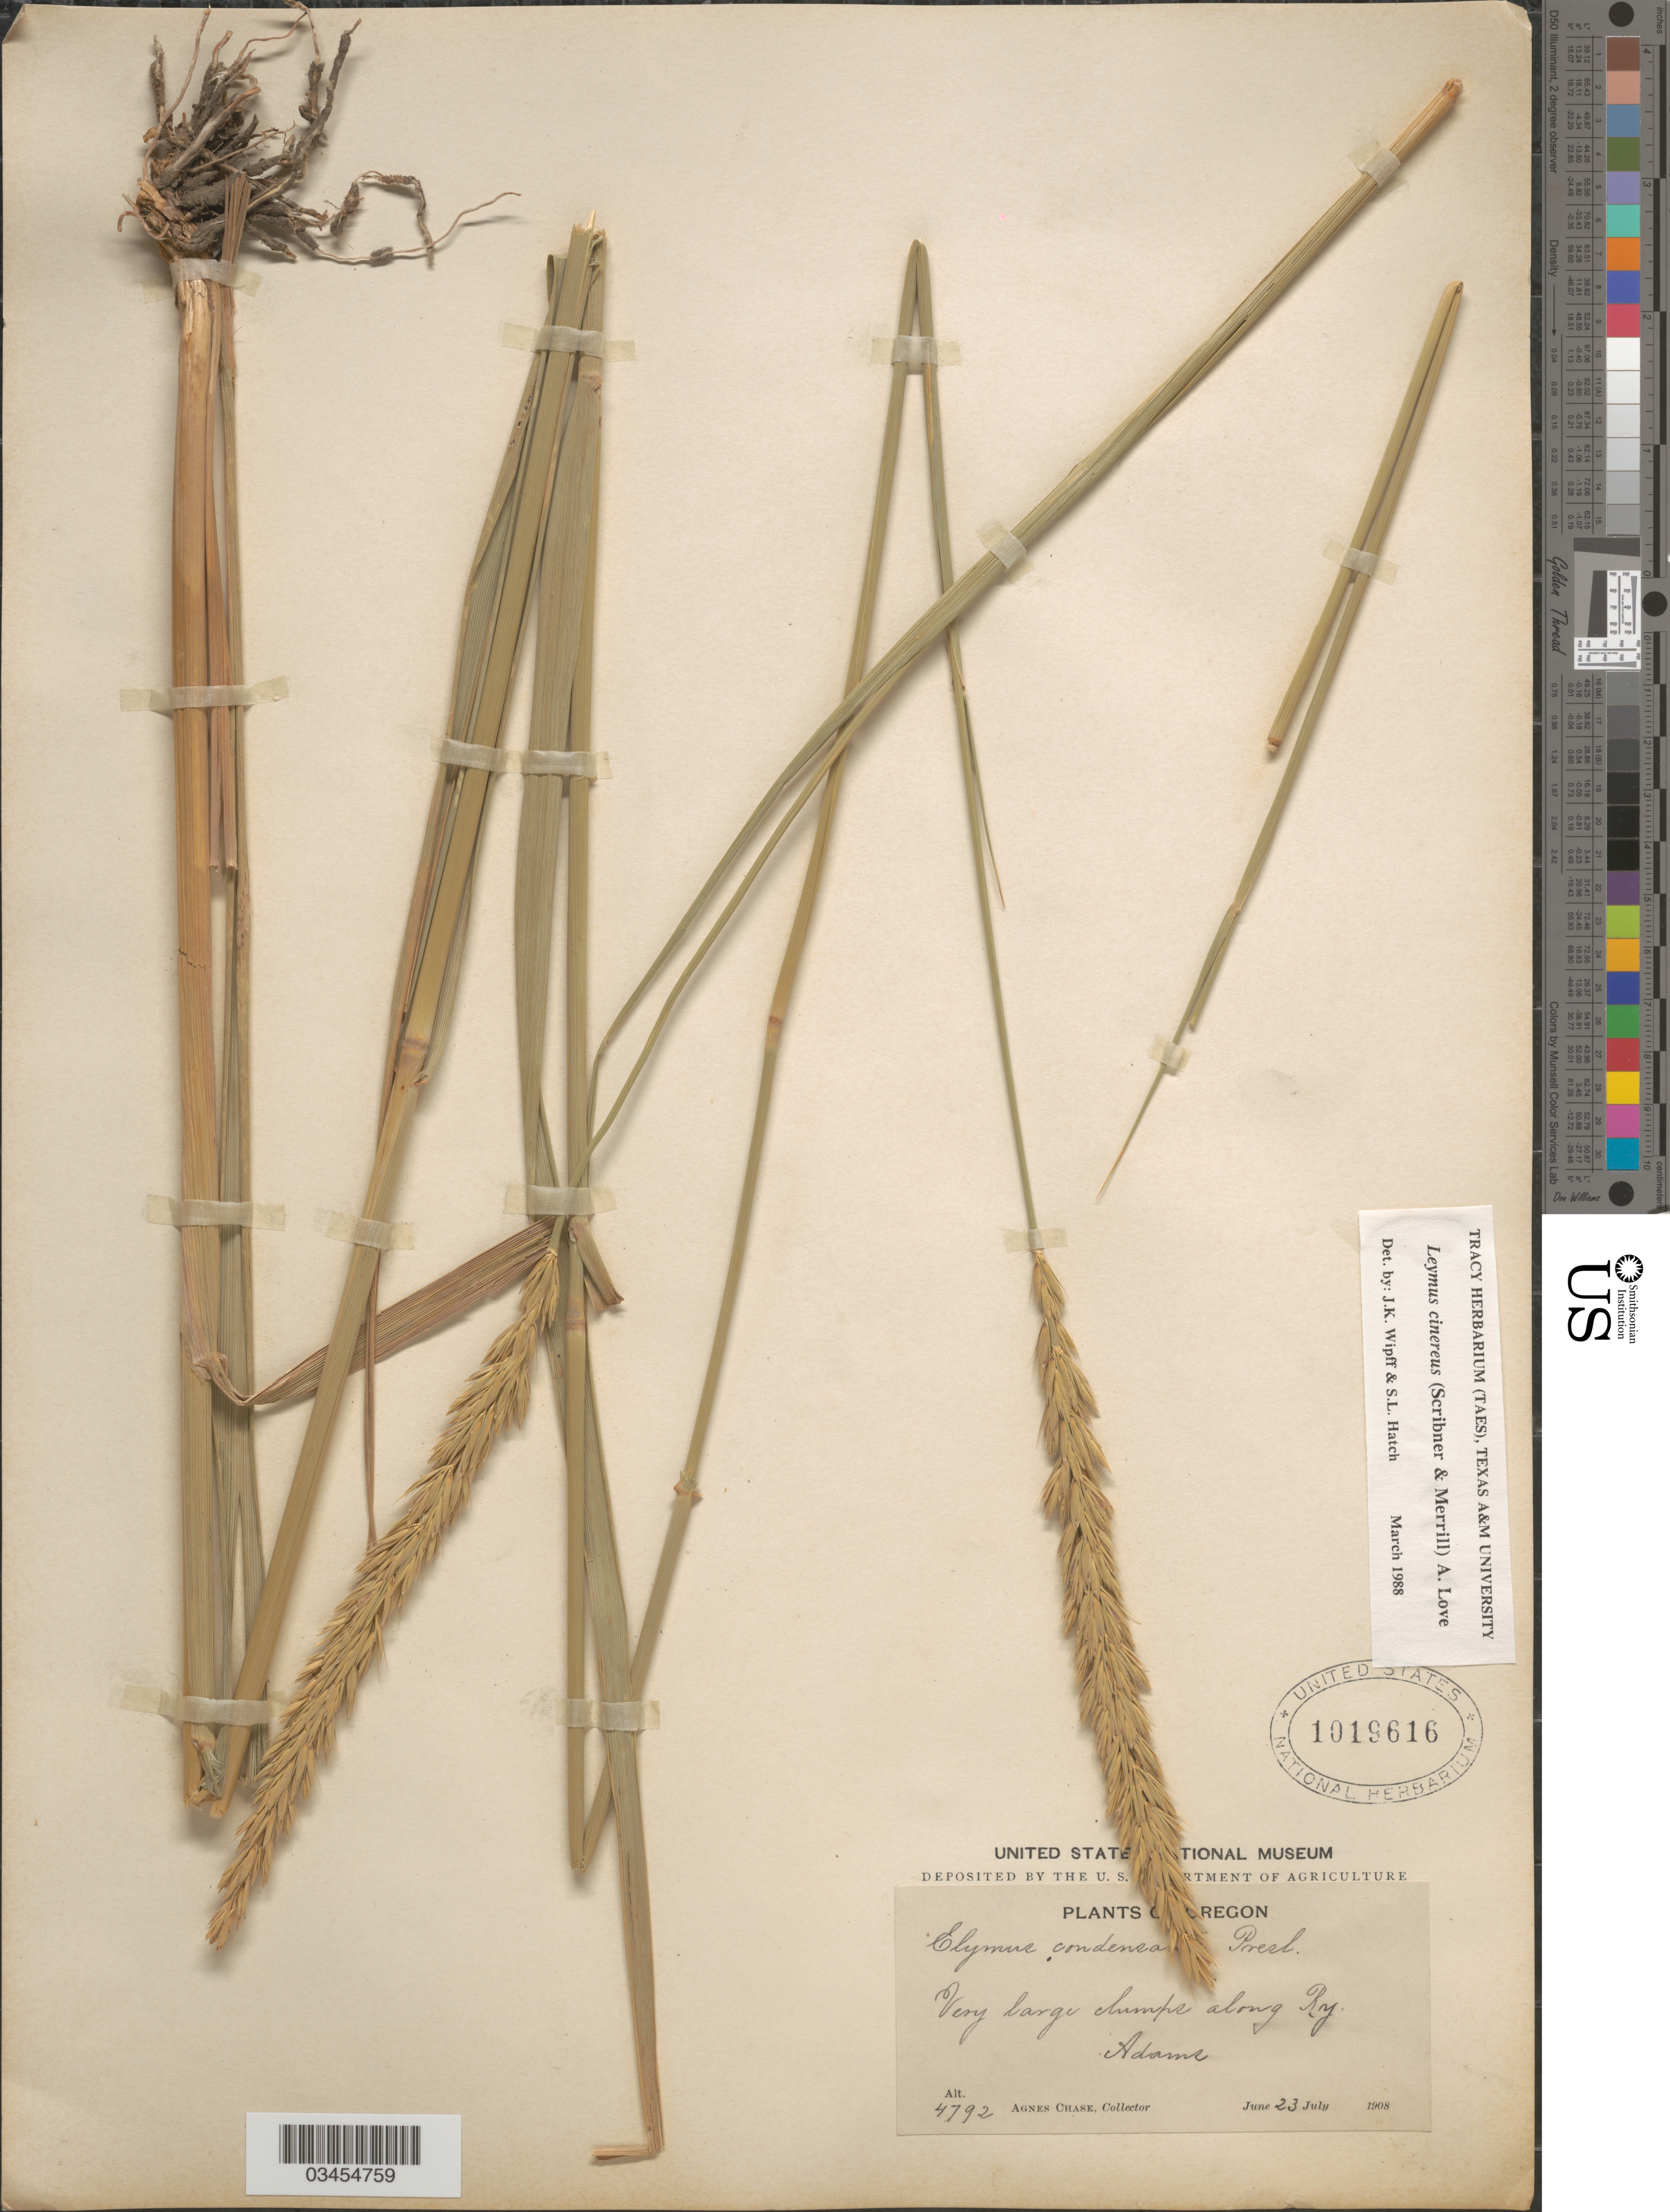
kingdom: Plantae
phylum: Tracheophyta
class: Liliopsida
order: Poales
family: Poaceae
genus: Leymus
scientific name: Leymus cinereus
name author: (Scribn. & Merr.) Á. Löve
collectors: A. Chase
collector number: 4792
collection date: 1908-06-23/1908-07-23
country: United States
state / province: Oregon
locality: Very large clumps along Ry. Adams.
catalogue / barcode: US 1019616